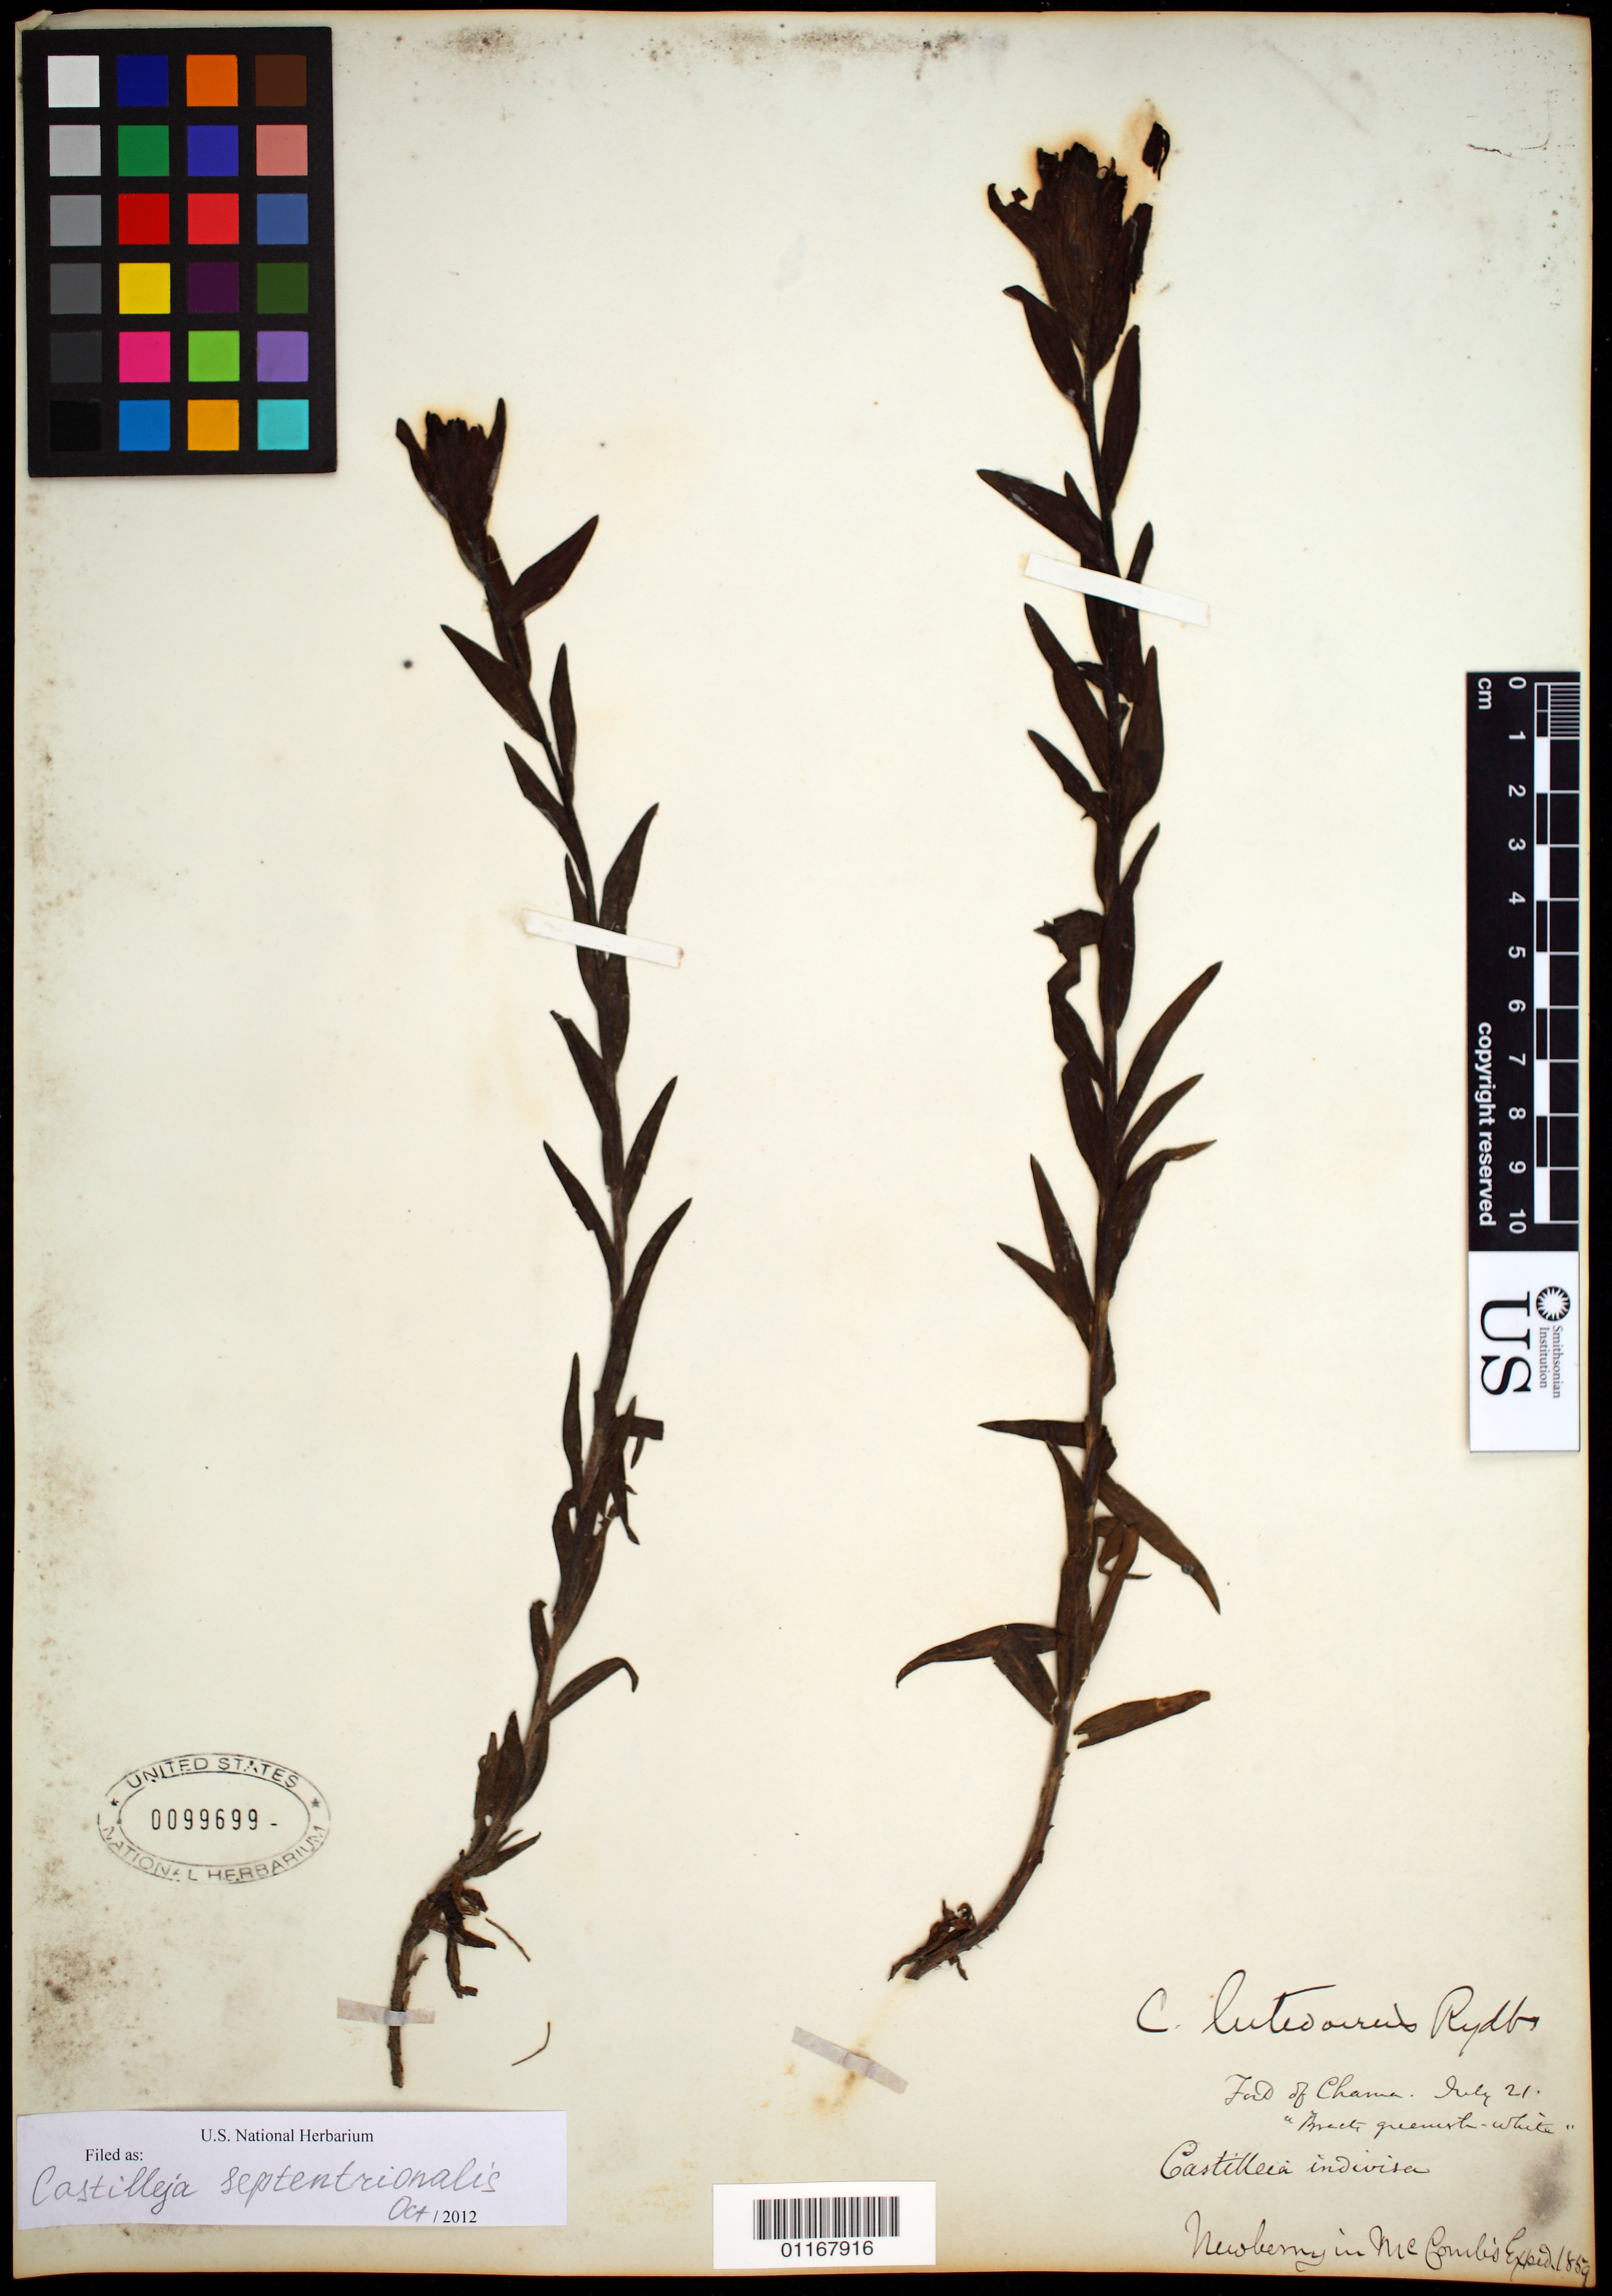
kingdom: Plantae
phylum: Tracheophyta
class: Magnoliopsida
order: Lamiales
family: Orobanchaceae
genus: Castilleja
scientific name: Castilleja septentrionalis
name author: Lindl.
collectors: J. S. Newberry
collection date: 1859-07-21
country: United States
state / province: New Mexico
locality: Fort of Chama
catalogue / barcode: US 99699